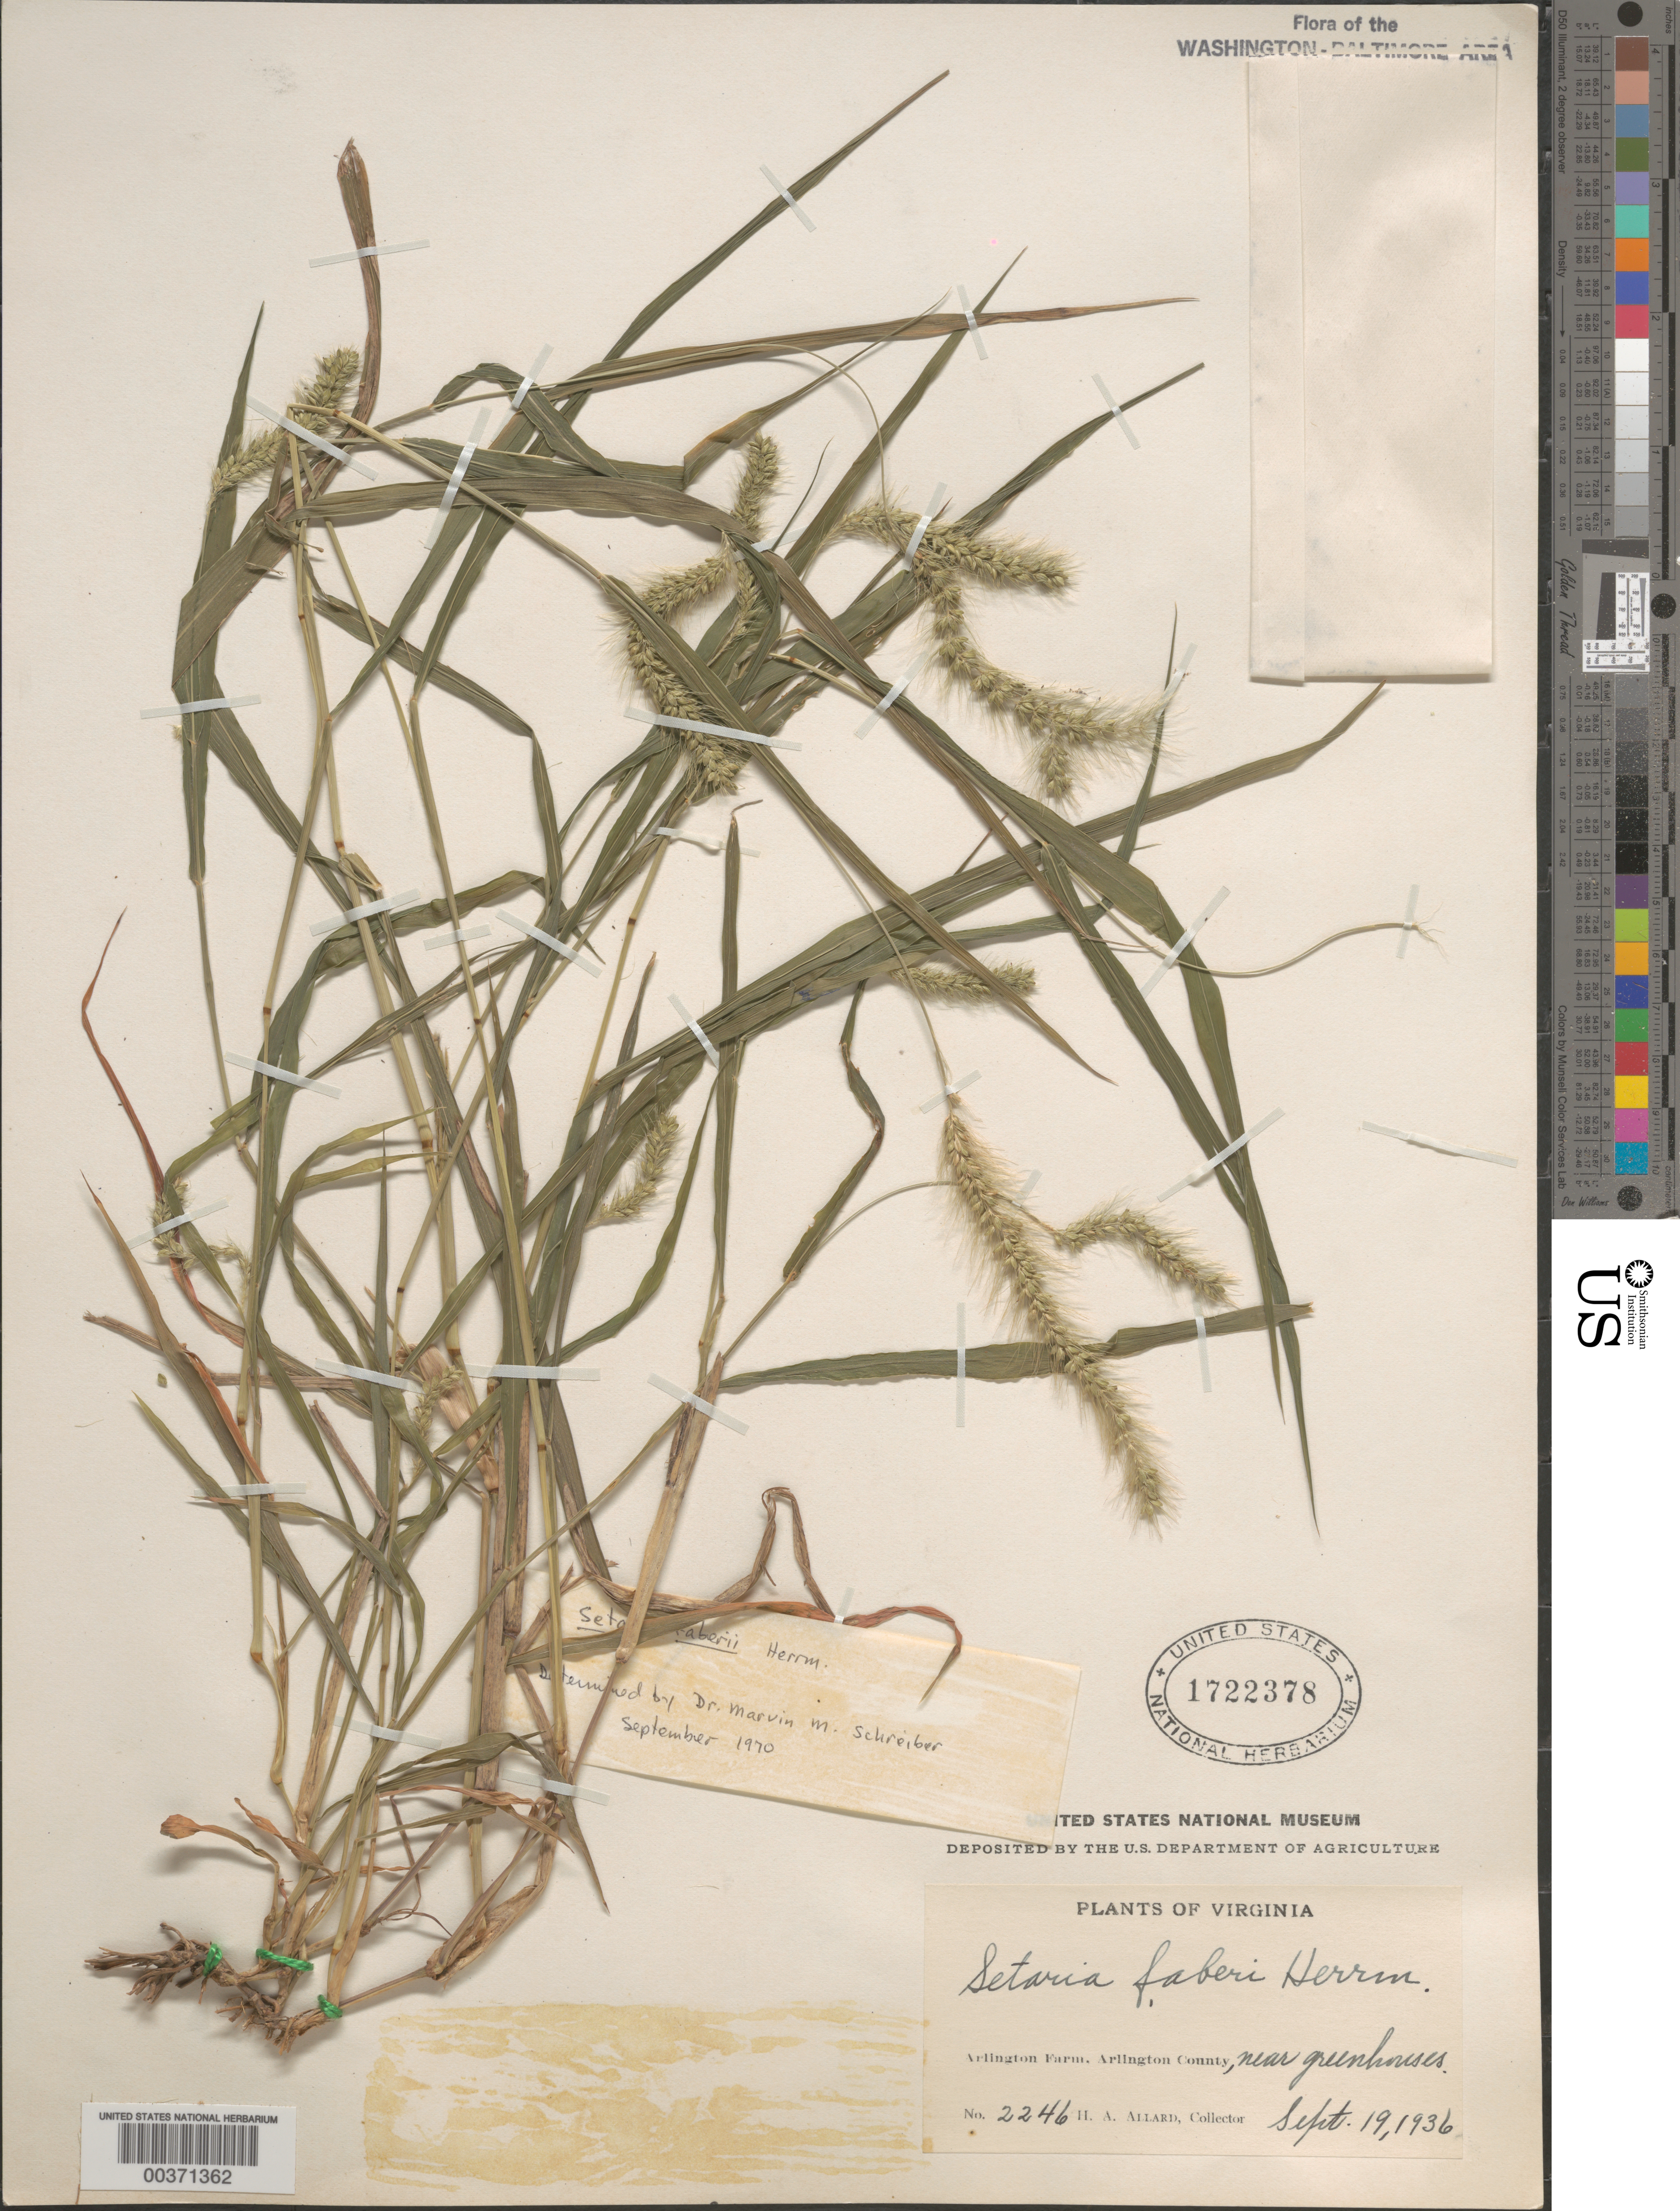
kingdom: Plantae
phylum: Tracheophyta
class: Liliopsida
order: Poales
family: Poaceae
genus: Setaria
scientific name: Setaria faberi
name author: R.A.W. Herrm.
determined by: Schreiber, M. M. Dr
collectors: H. A. Allard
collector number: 2246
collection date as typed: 19 Sep 1936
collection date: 1936-09-19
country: United States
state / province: Virginia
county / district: Arlington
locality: Arlington Farm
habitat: Near greenhouses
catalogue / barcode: US 1722378